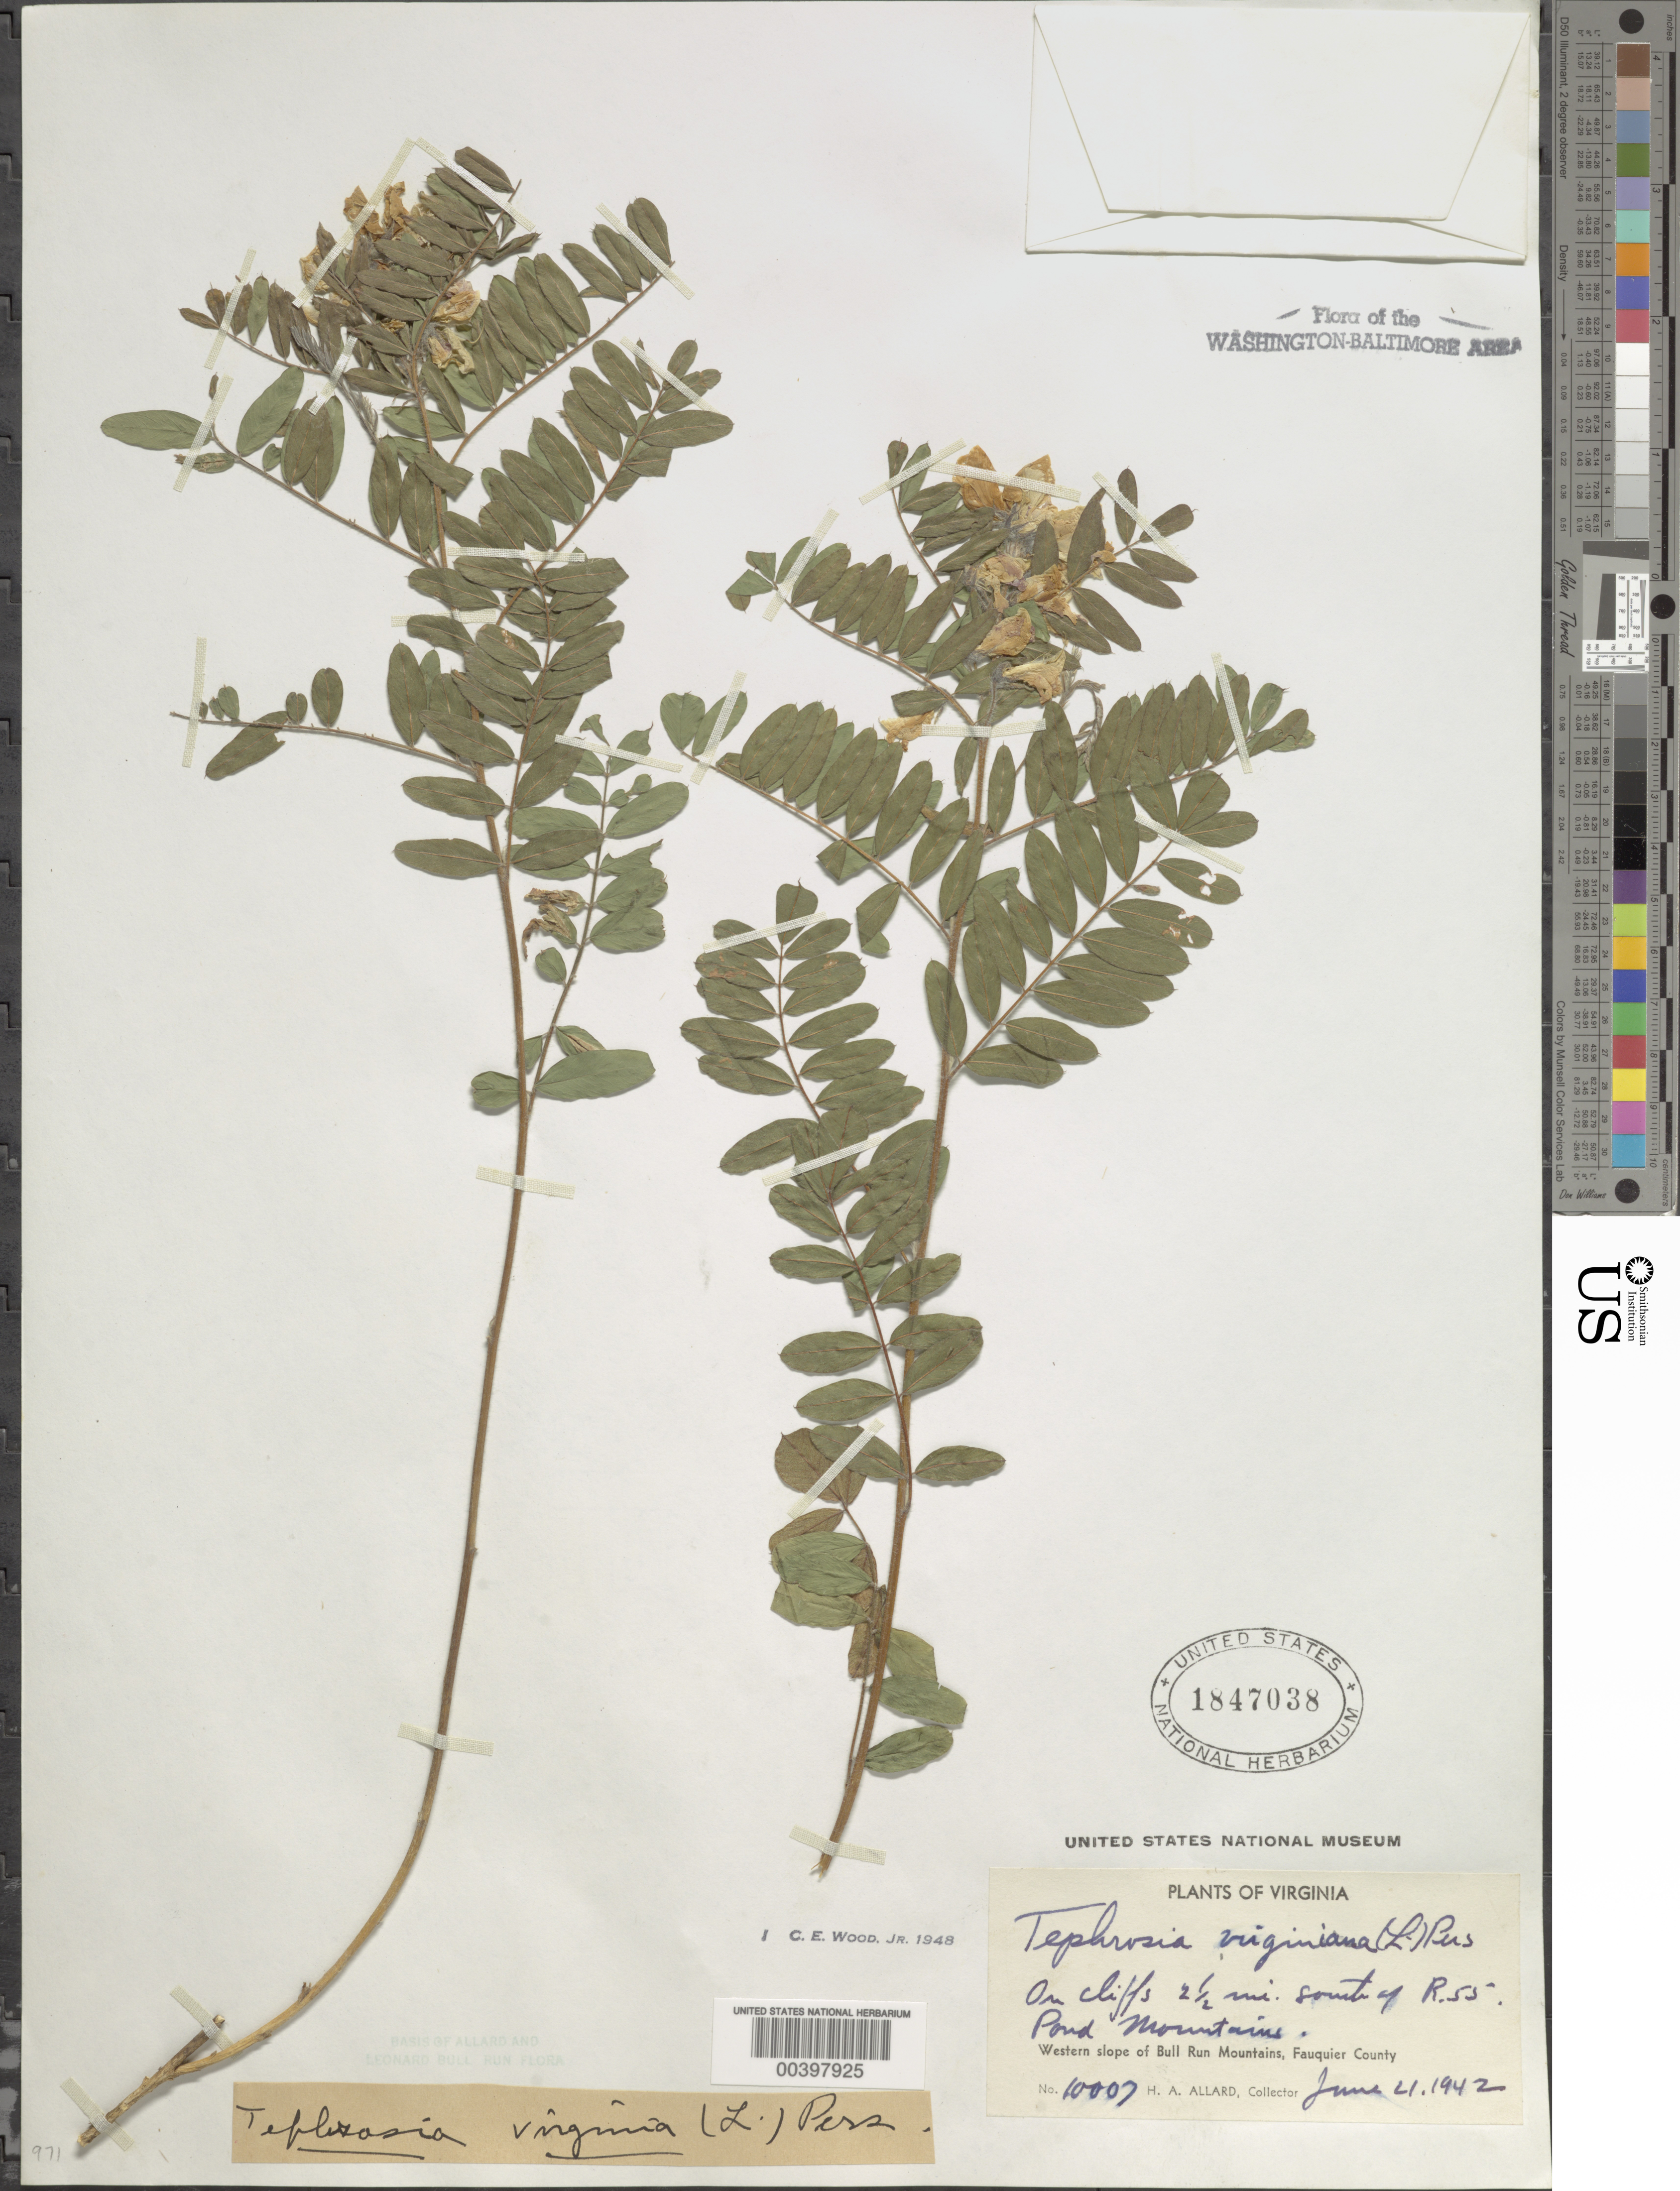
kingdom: Plantae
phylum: Tracheophyta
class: Magnoliopsida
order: Fabales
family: Fabaceae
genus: Tephrosia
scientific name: Tephrosia virginiana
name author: (L.) Pers.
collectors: H. A. Allard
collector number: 10007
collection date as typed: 21 Jun 1942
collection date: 1942-06-21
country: United States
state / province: Virginia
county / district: Fauquier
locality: South of Route 55, Pond Mts.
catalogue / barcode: US 1847038